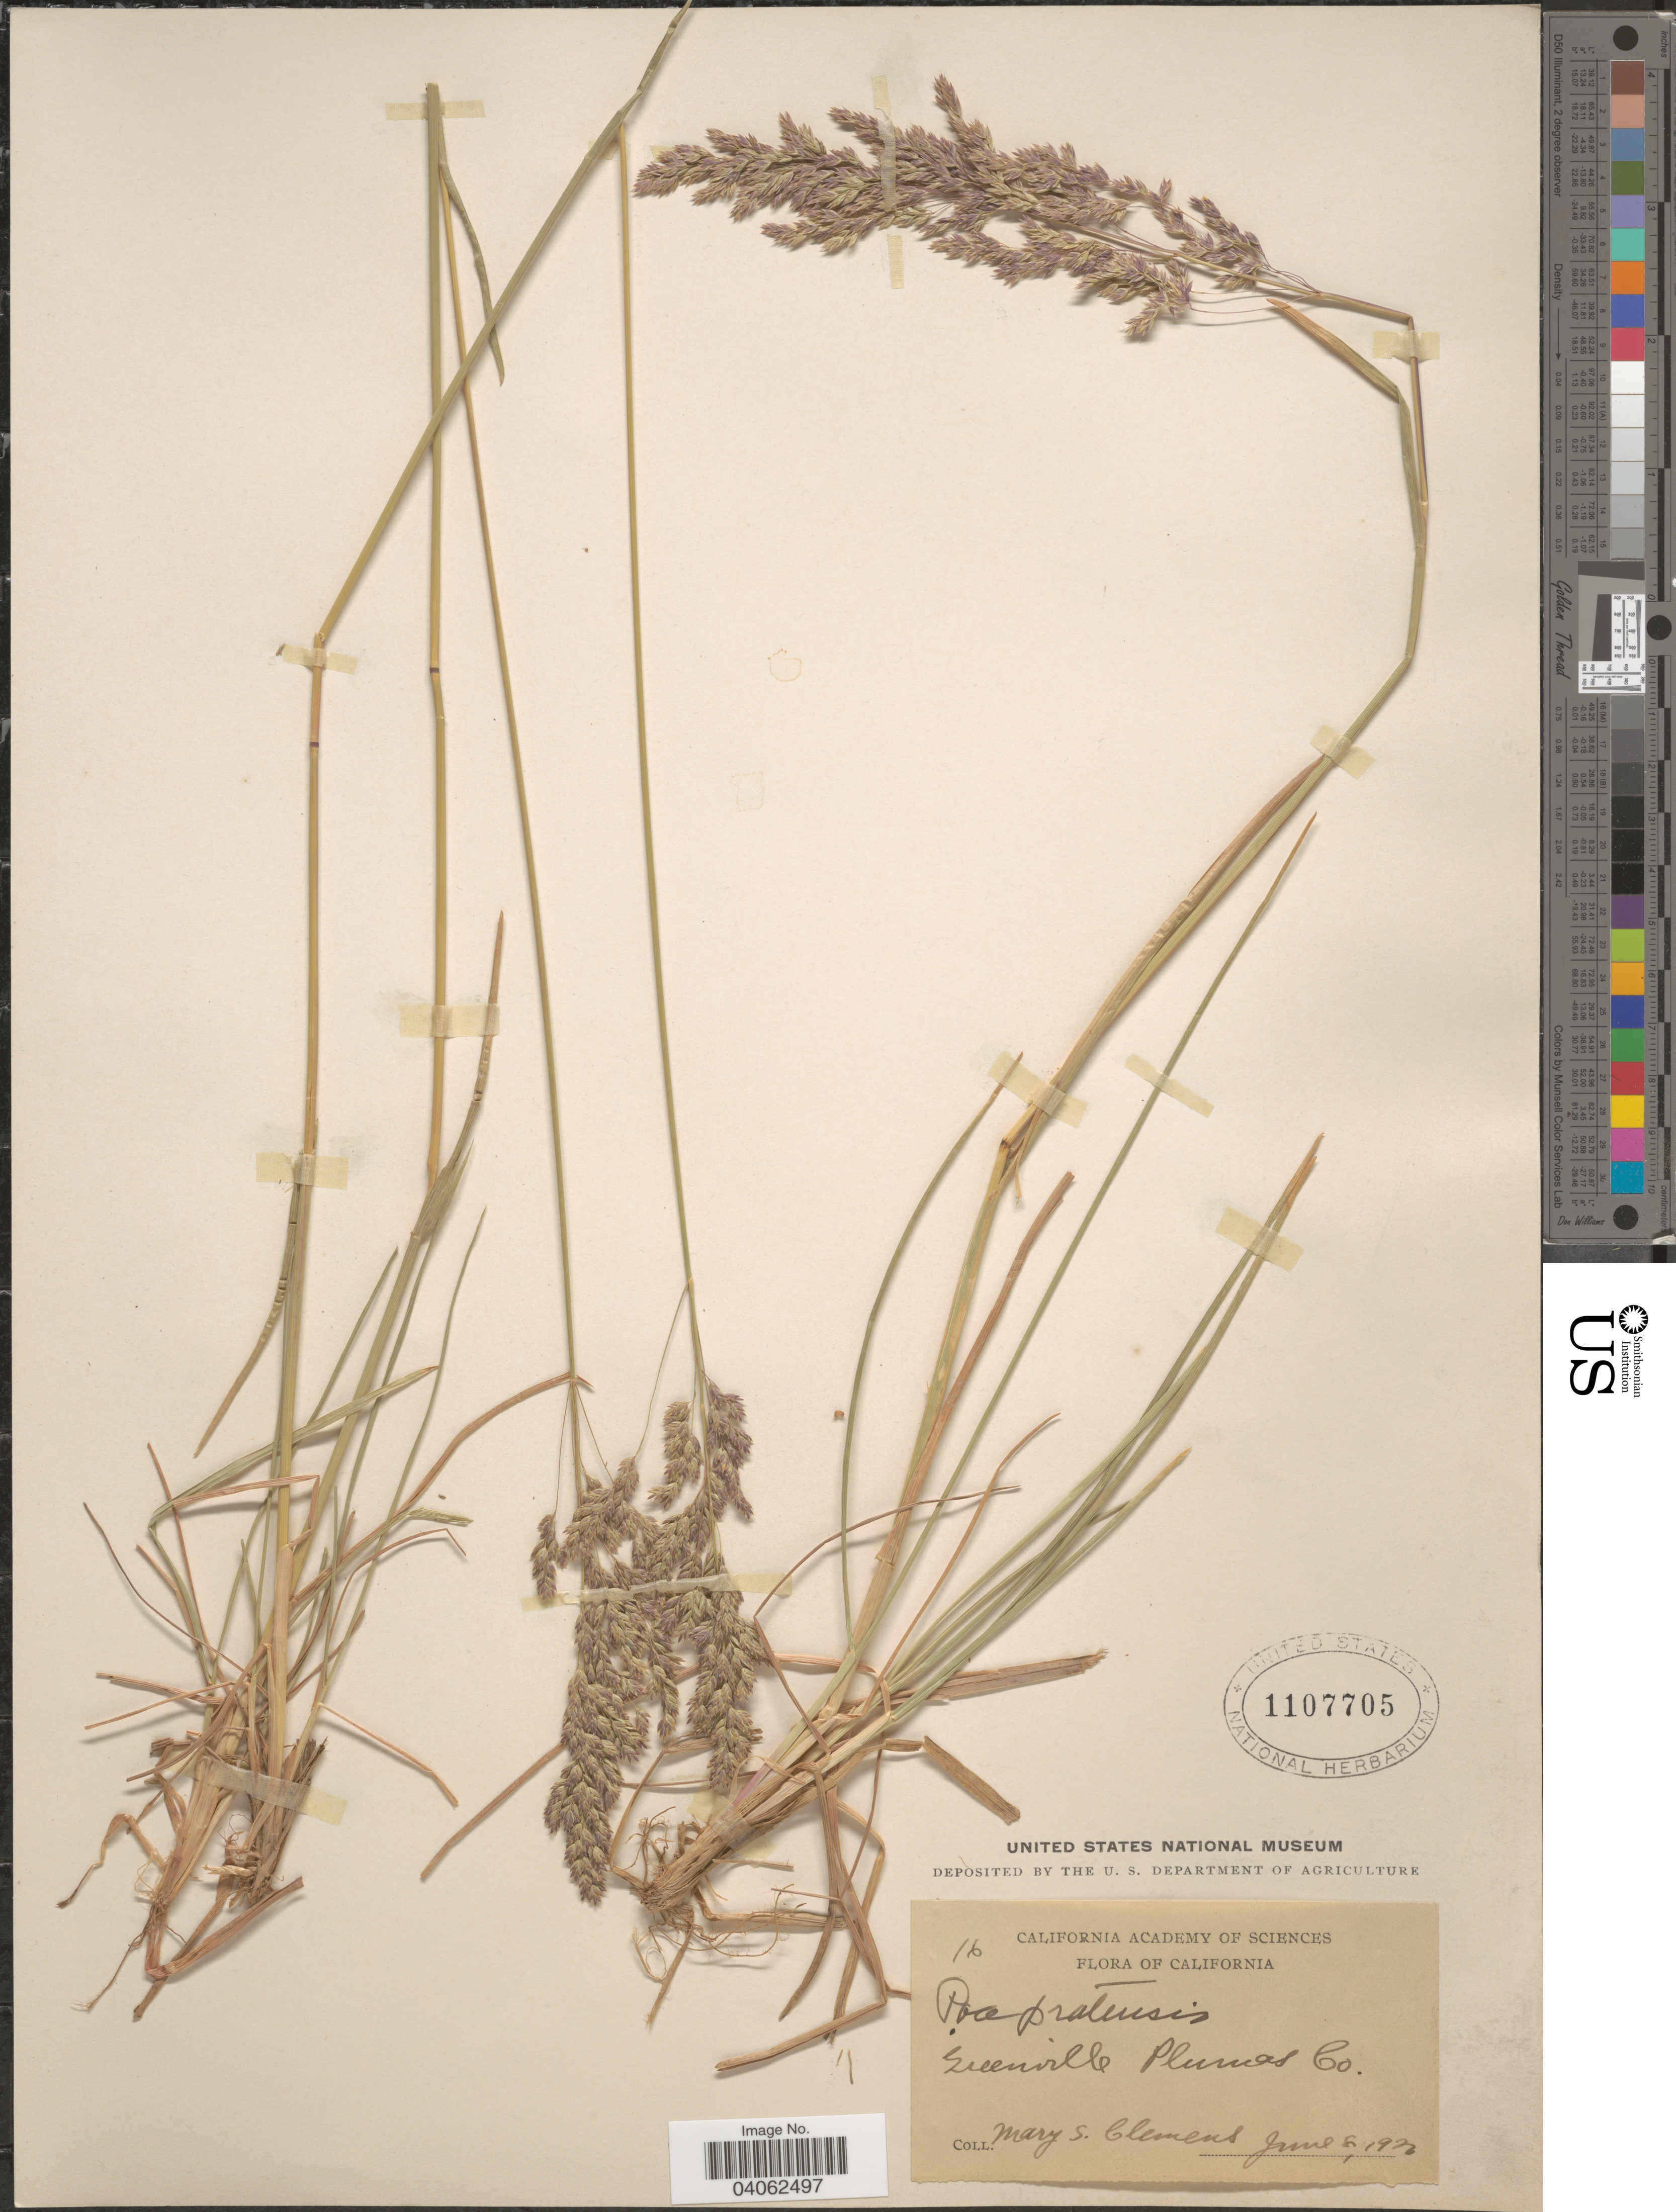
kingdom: Plantae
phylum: Tracheophyta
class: Liliopsida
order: Poales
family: Poaceae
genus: Poa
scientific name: Poa pratensis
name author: L.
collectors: M. S. Clemens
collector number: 16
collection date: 1926-06-08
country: United States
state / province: California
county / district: Plumas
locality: Greenville, Plumas Co.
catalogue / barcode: US 1107705